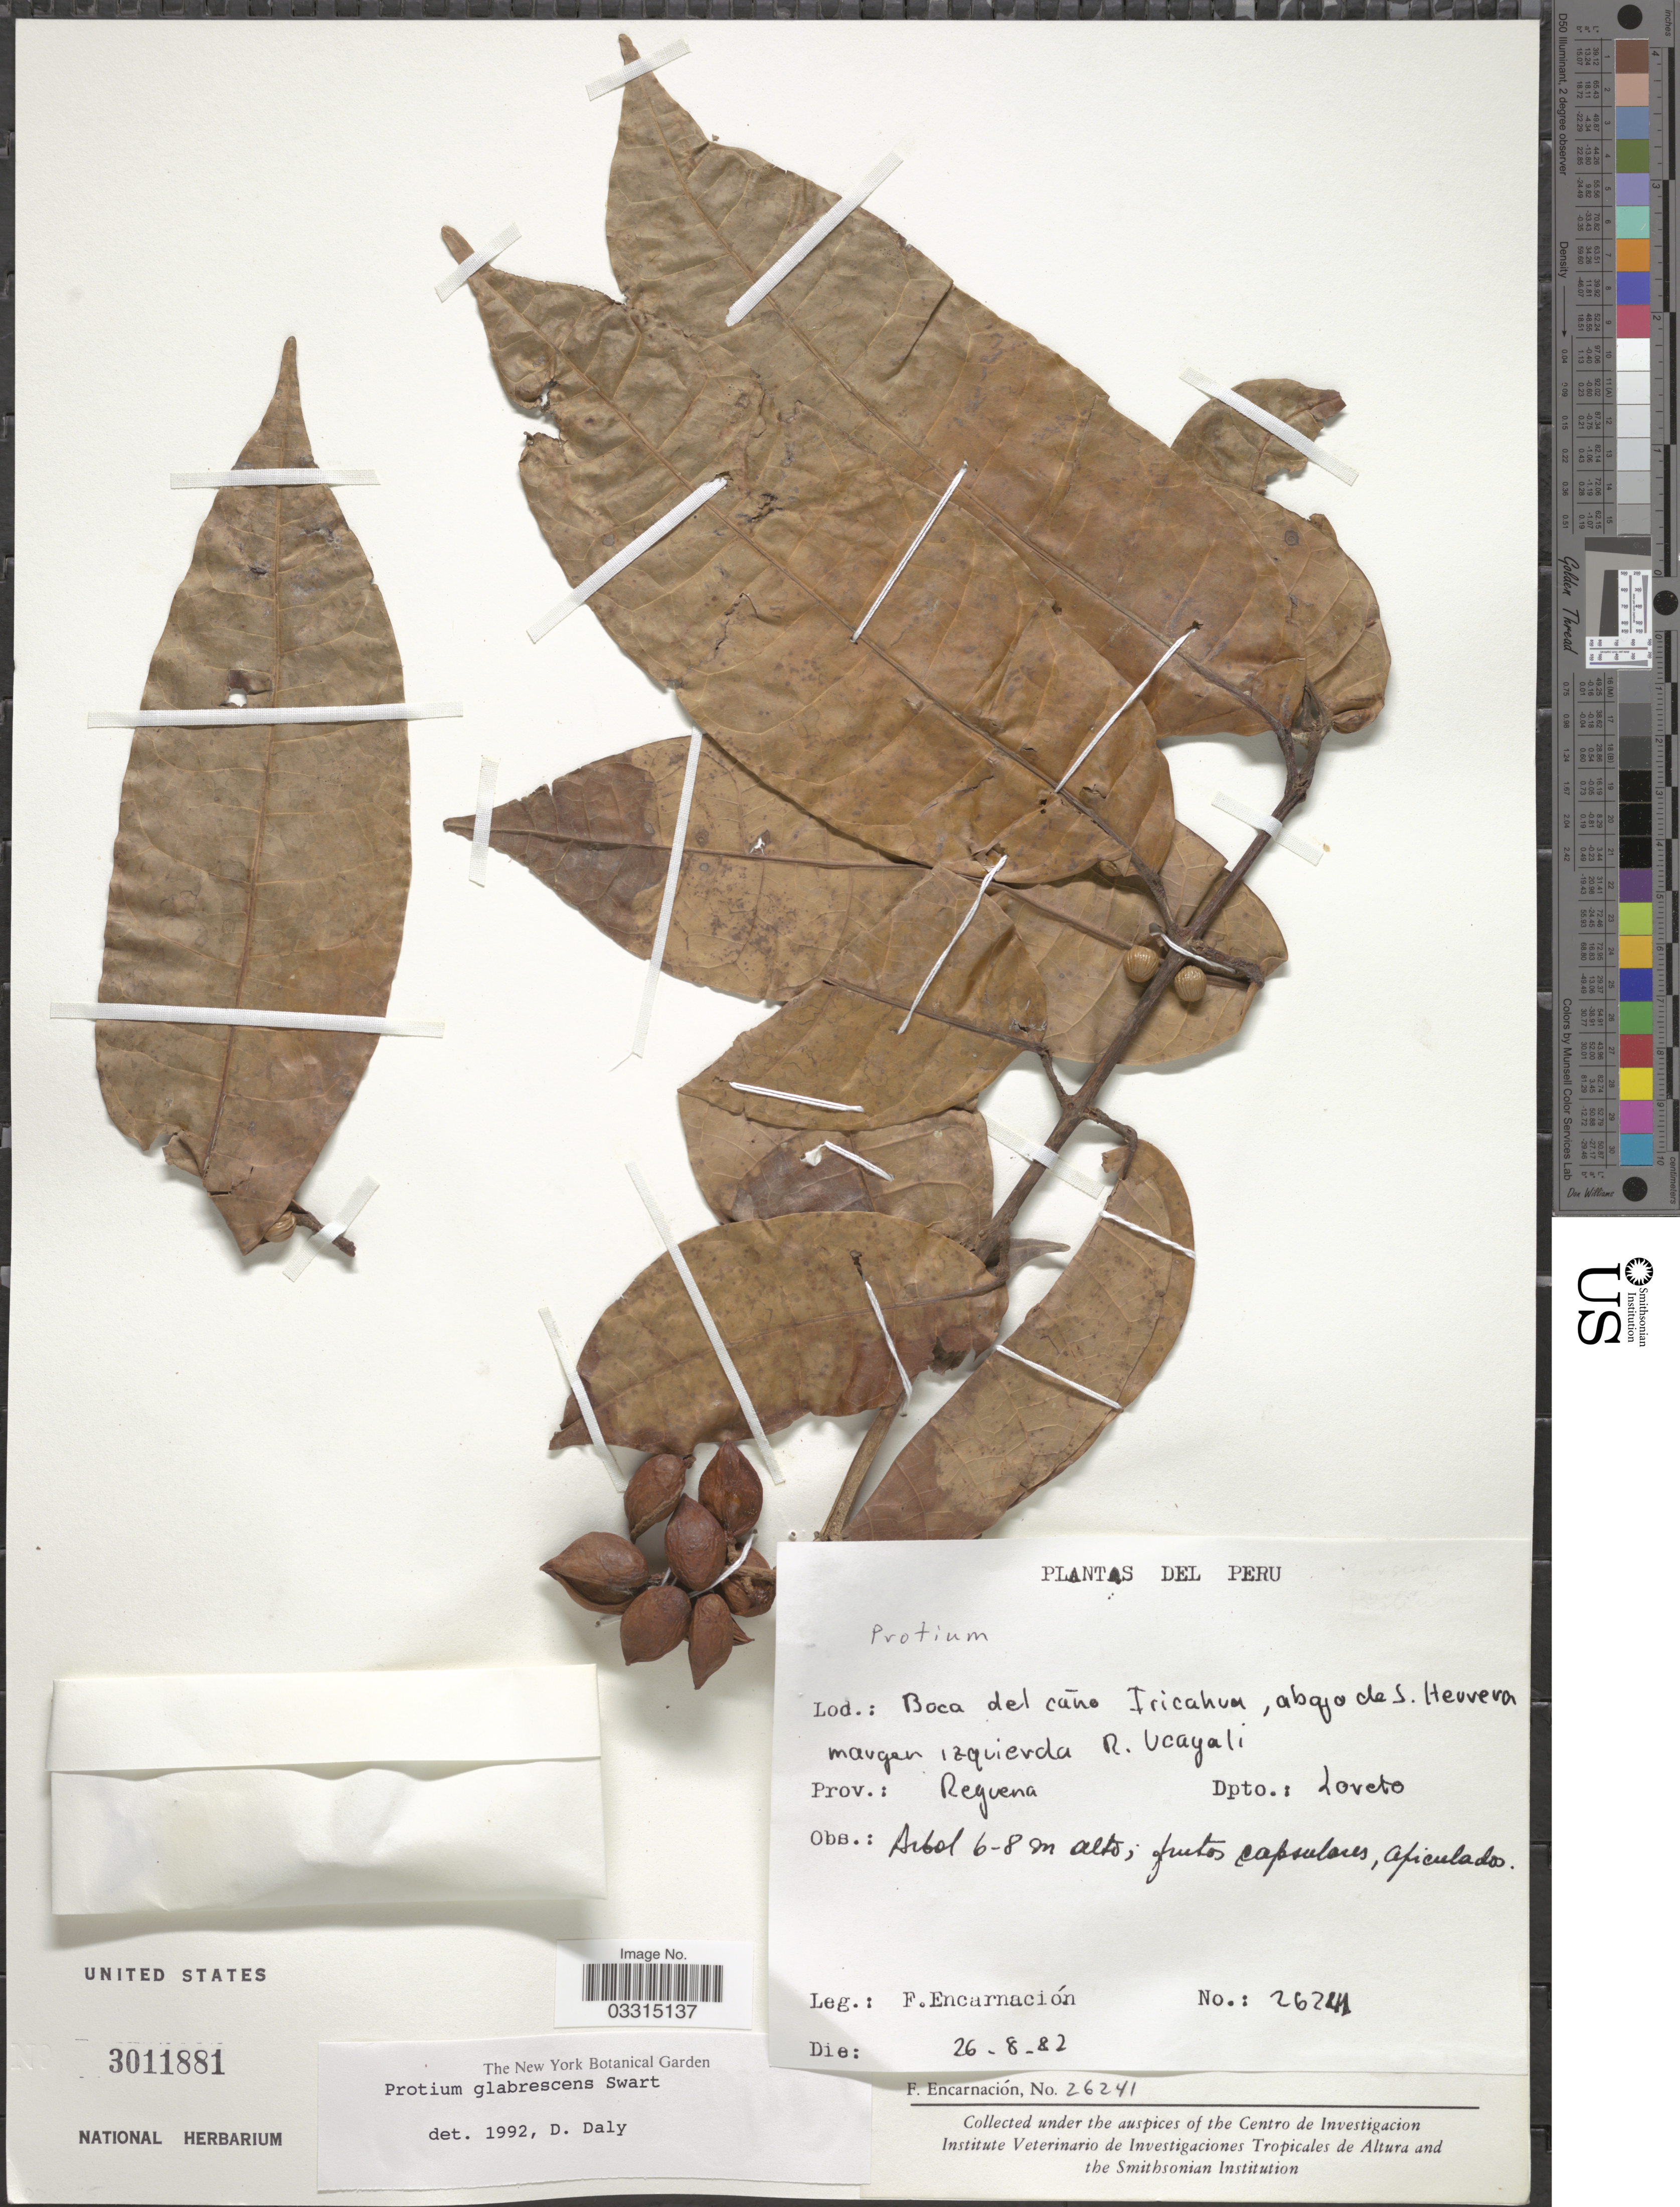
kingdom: Plantae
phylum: Tracheophyta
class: Magnoliopsida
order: Sapindales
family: Burseraceae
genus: Protium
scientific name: Protium glabrescens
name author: Swart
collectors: F. Encarnación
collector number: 26241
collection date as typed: Transcribed d/m/y: 26/8/82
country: Peru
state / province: Loreto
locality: Boca del caño Iricahun, abajo de S. Herrera margen izquierda R. Ucayali. Prov.: Reguena. Dpto.: Loreto.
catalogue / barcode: US 3011881